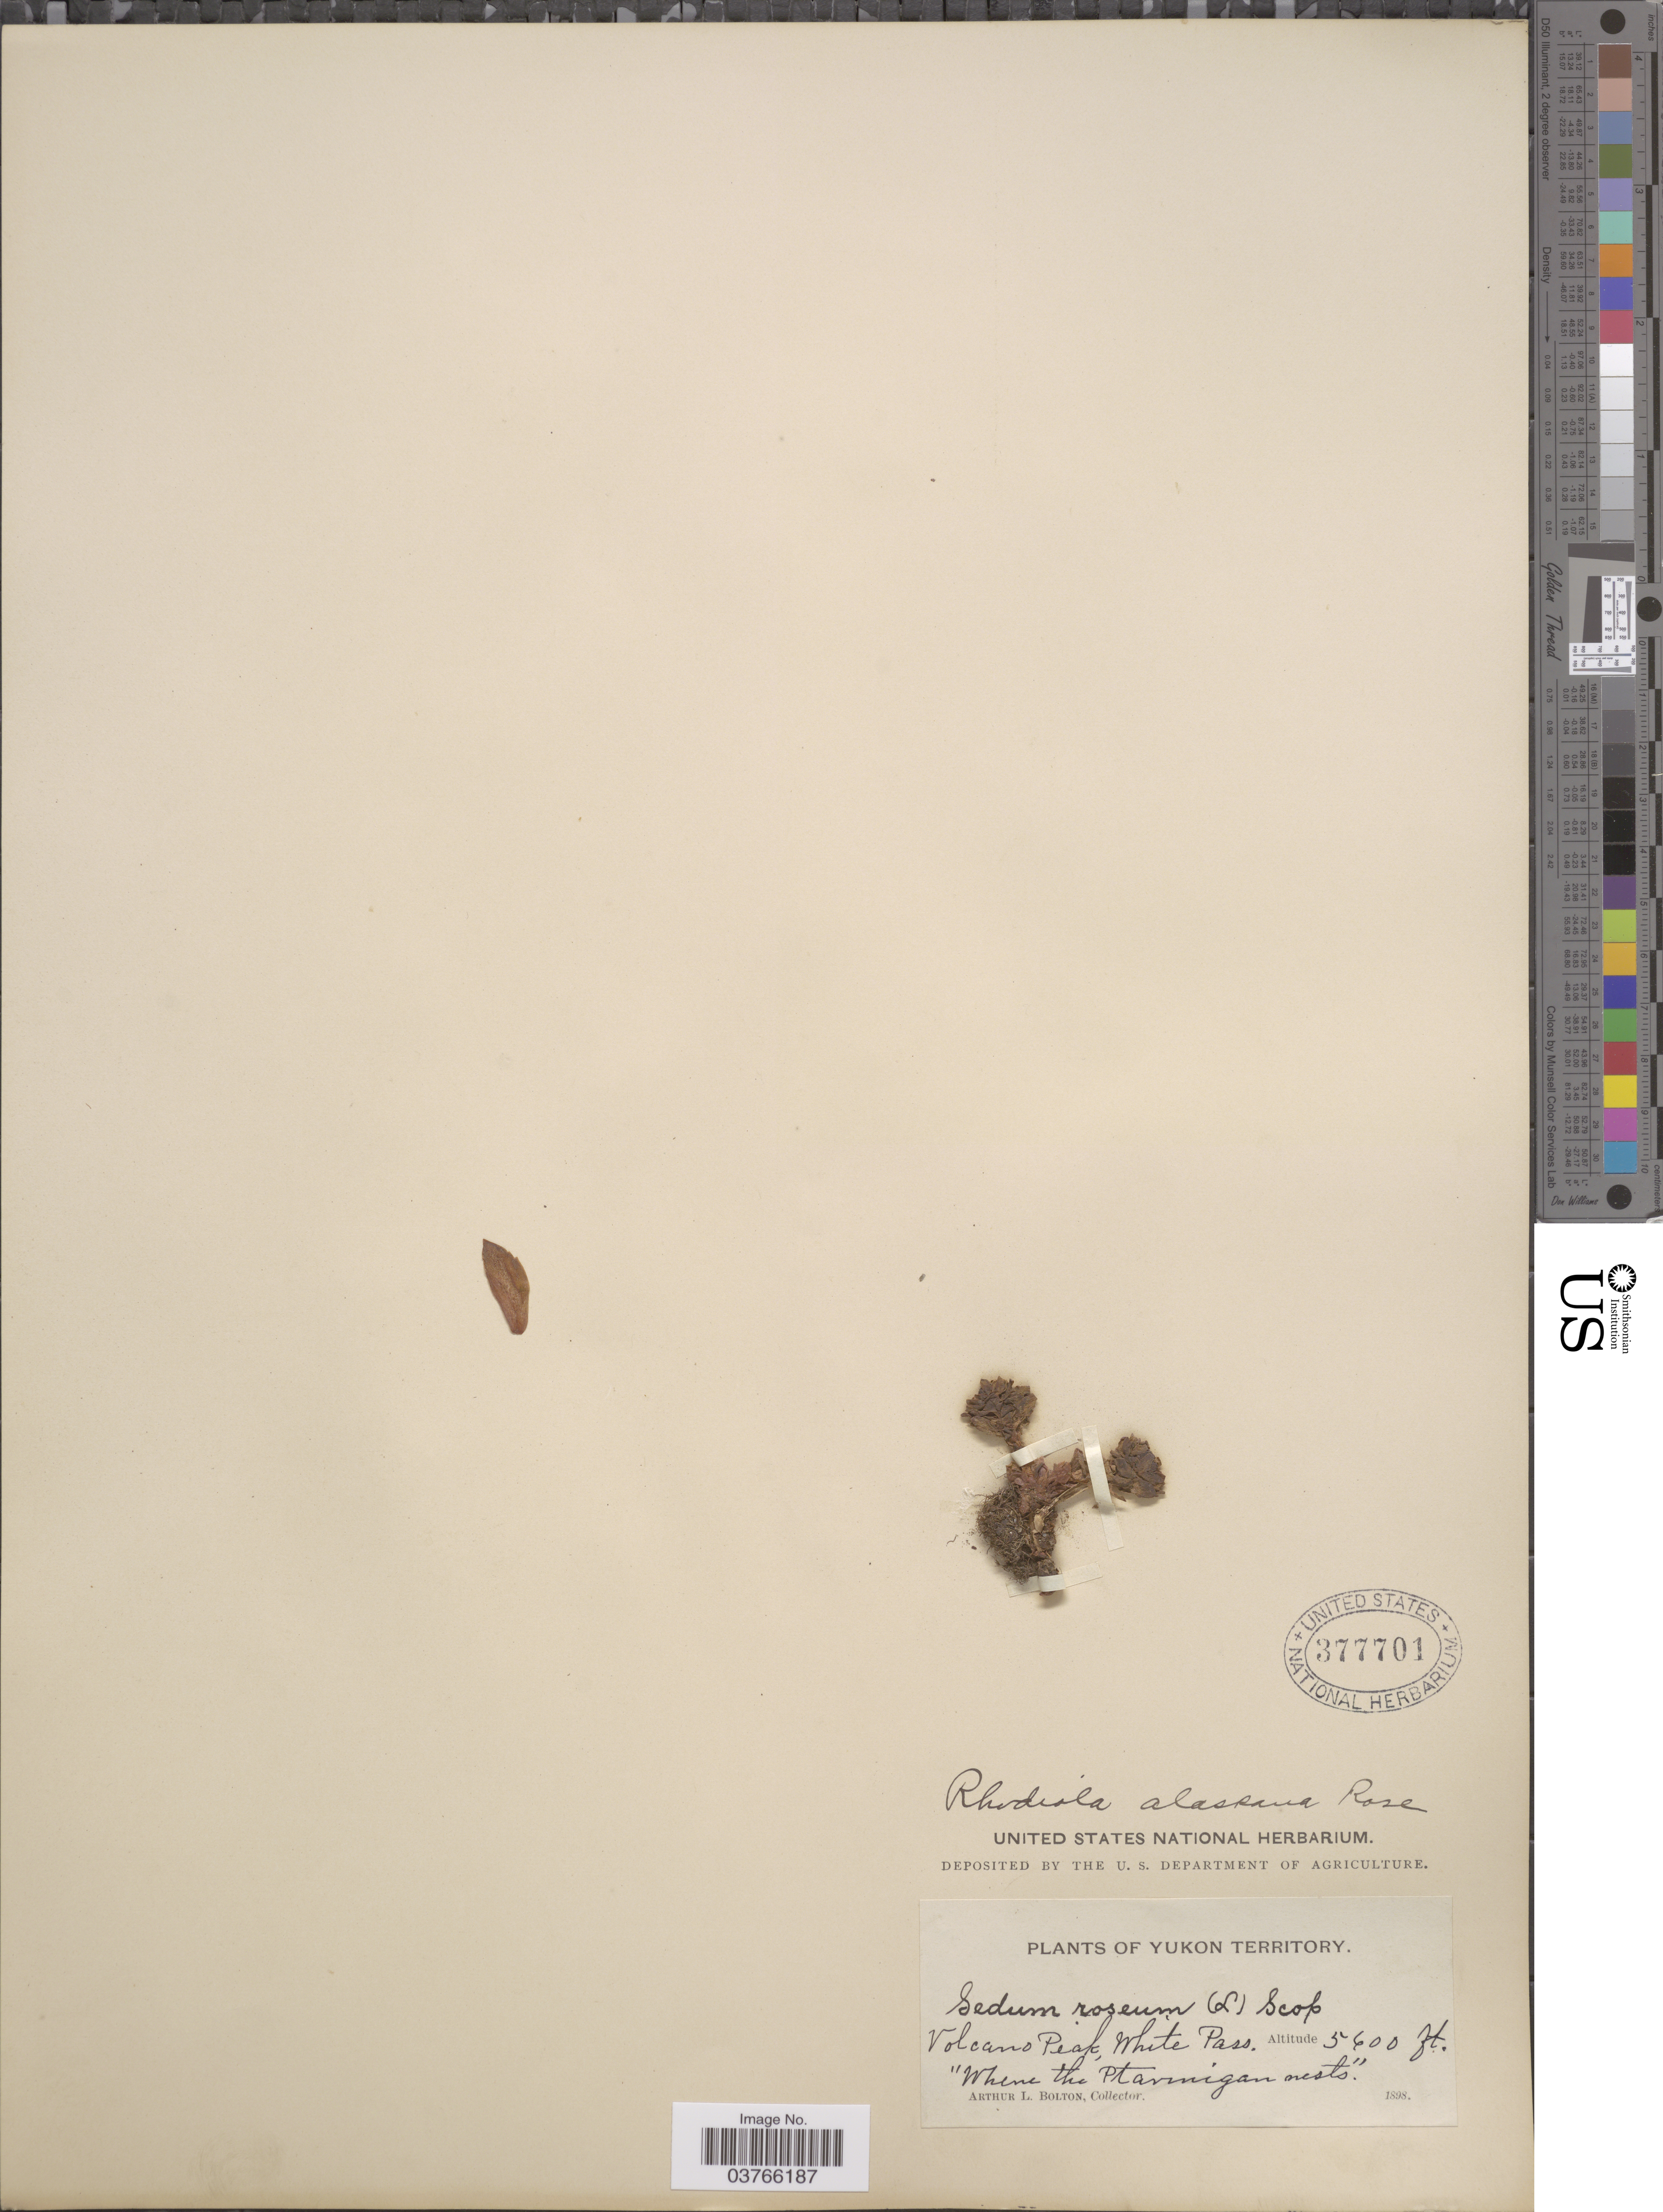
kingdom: Plantae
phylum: Tracheophyta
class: Magnoliopsida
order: Saxifragales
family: Crassulaceae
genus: Rhodiola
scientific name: Rhodiola integrifolia subsp. integrifolia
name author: Raf.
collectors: A. Bolton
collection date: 1898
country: Canada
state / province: Yukon Territory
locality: Volcano Peak, White Pass.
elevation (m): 1707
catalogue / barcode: US 377701